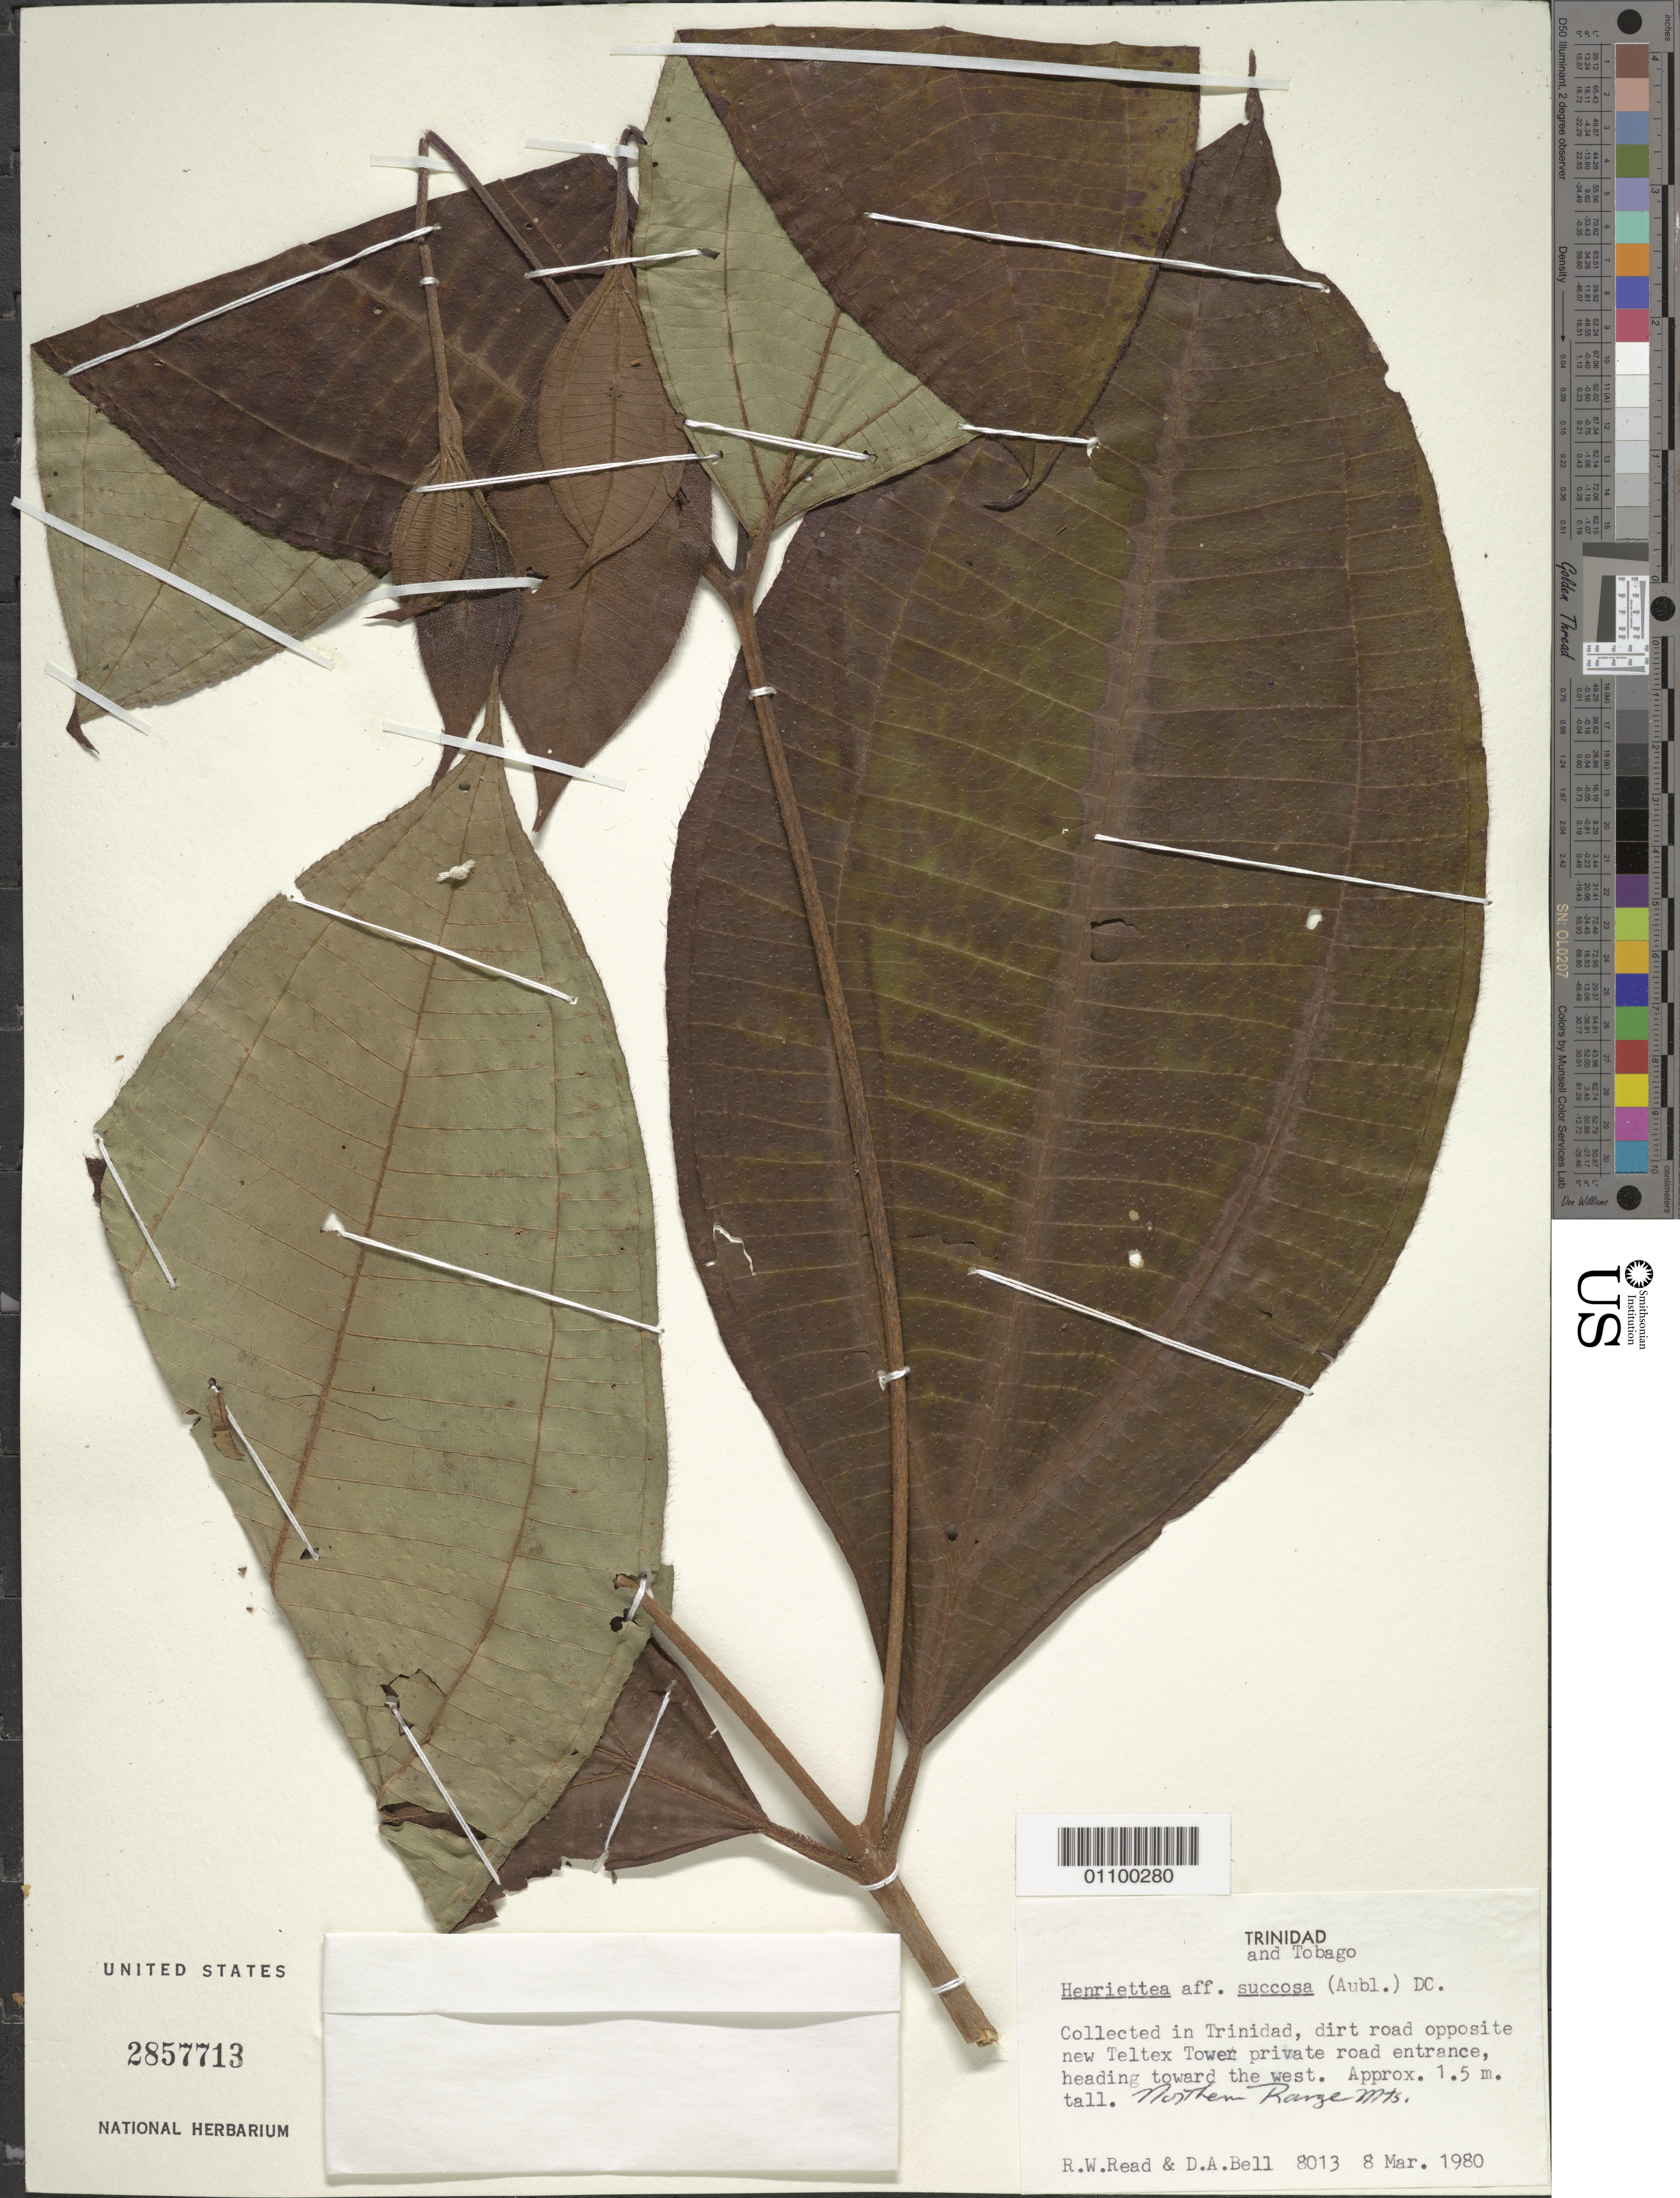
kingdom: Plantae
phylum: Tracheophyta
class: Magnoliopsida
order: Myrtales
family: Melastomataceae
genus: Henriettea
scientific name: Henriettea multiflora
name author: Naudin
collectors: R. W. Read & D. A. Bell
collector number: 8013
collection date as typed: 08 Mar 1980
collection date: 1980-03-08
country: Trinidad and Tobago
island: Trinidad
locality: N Range Mts.: dirt road opposite new Telle Tower private road entrance, heading toward the W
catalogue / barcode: US 2857713